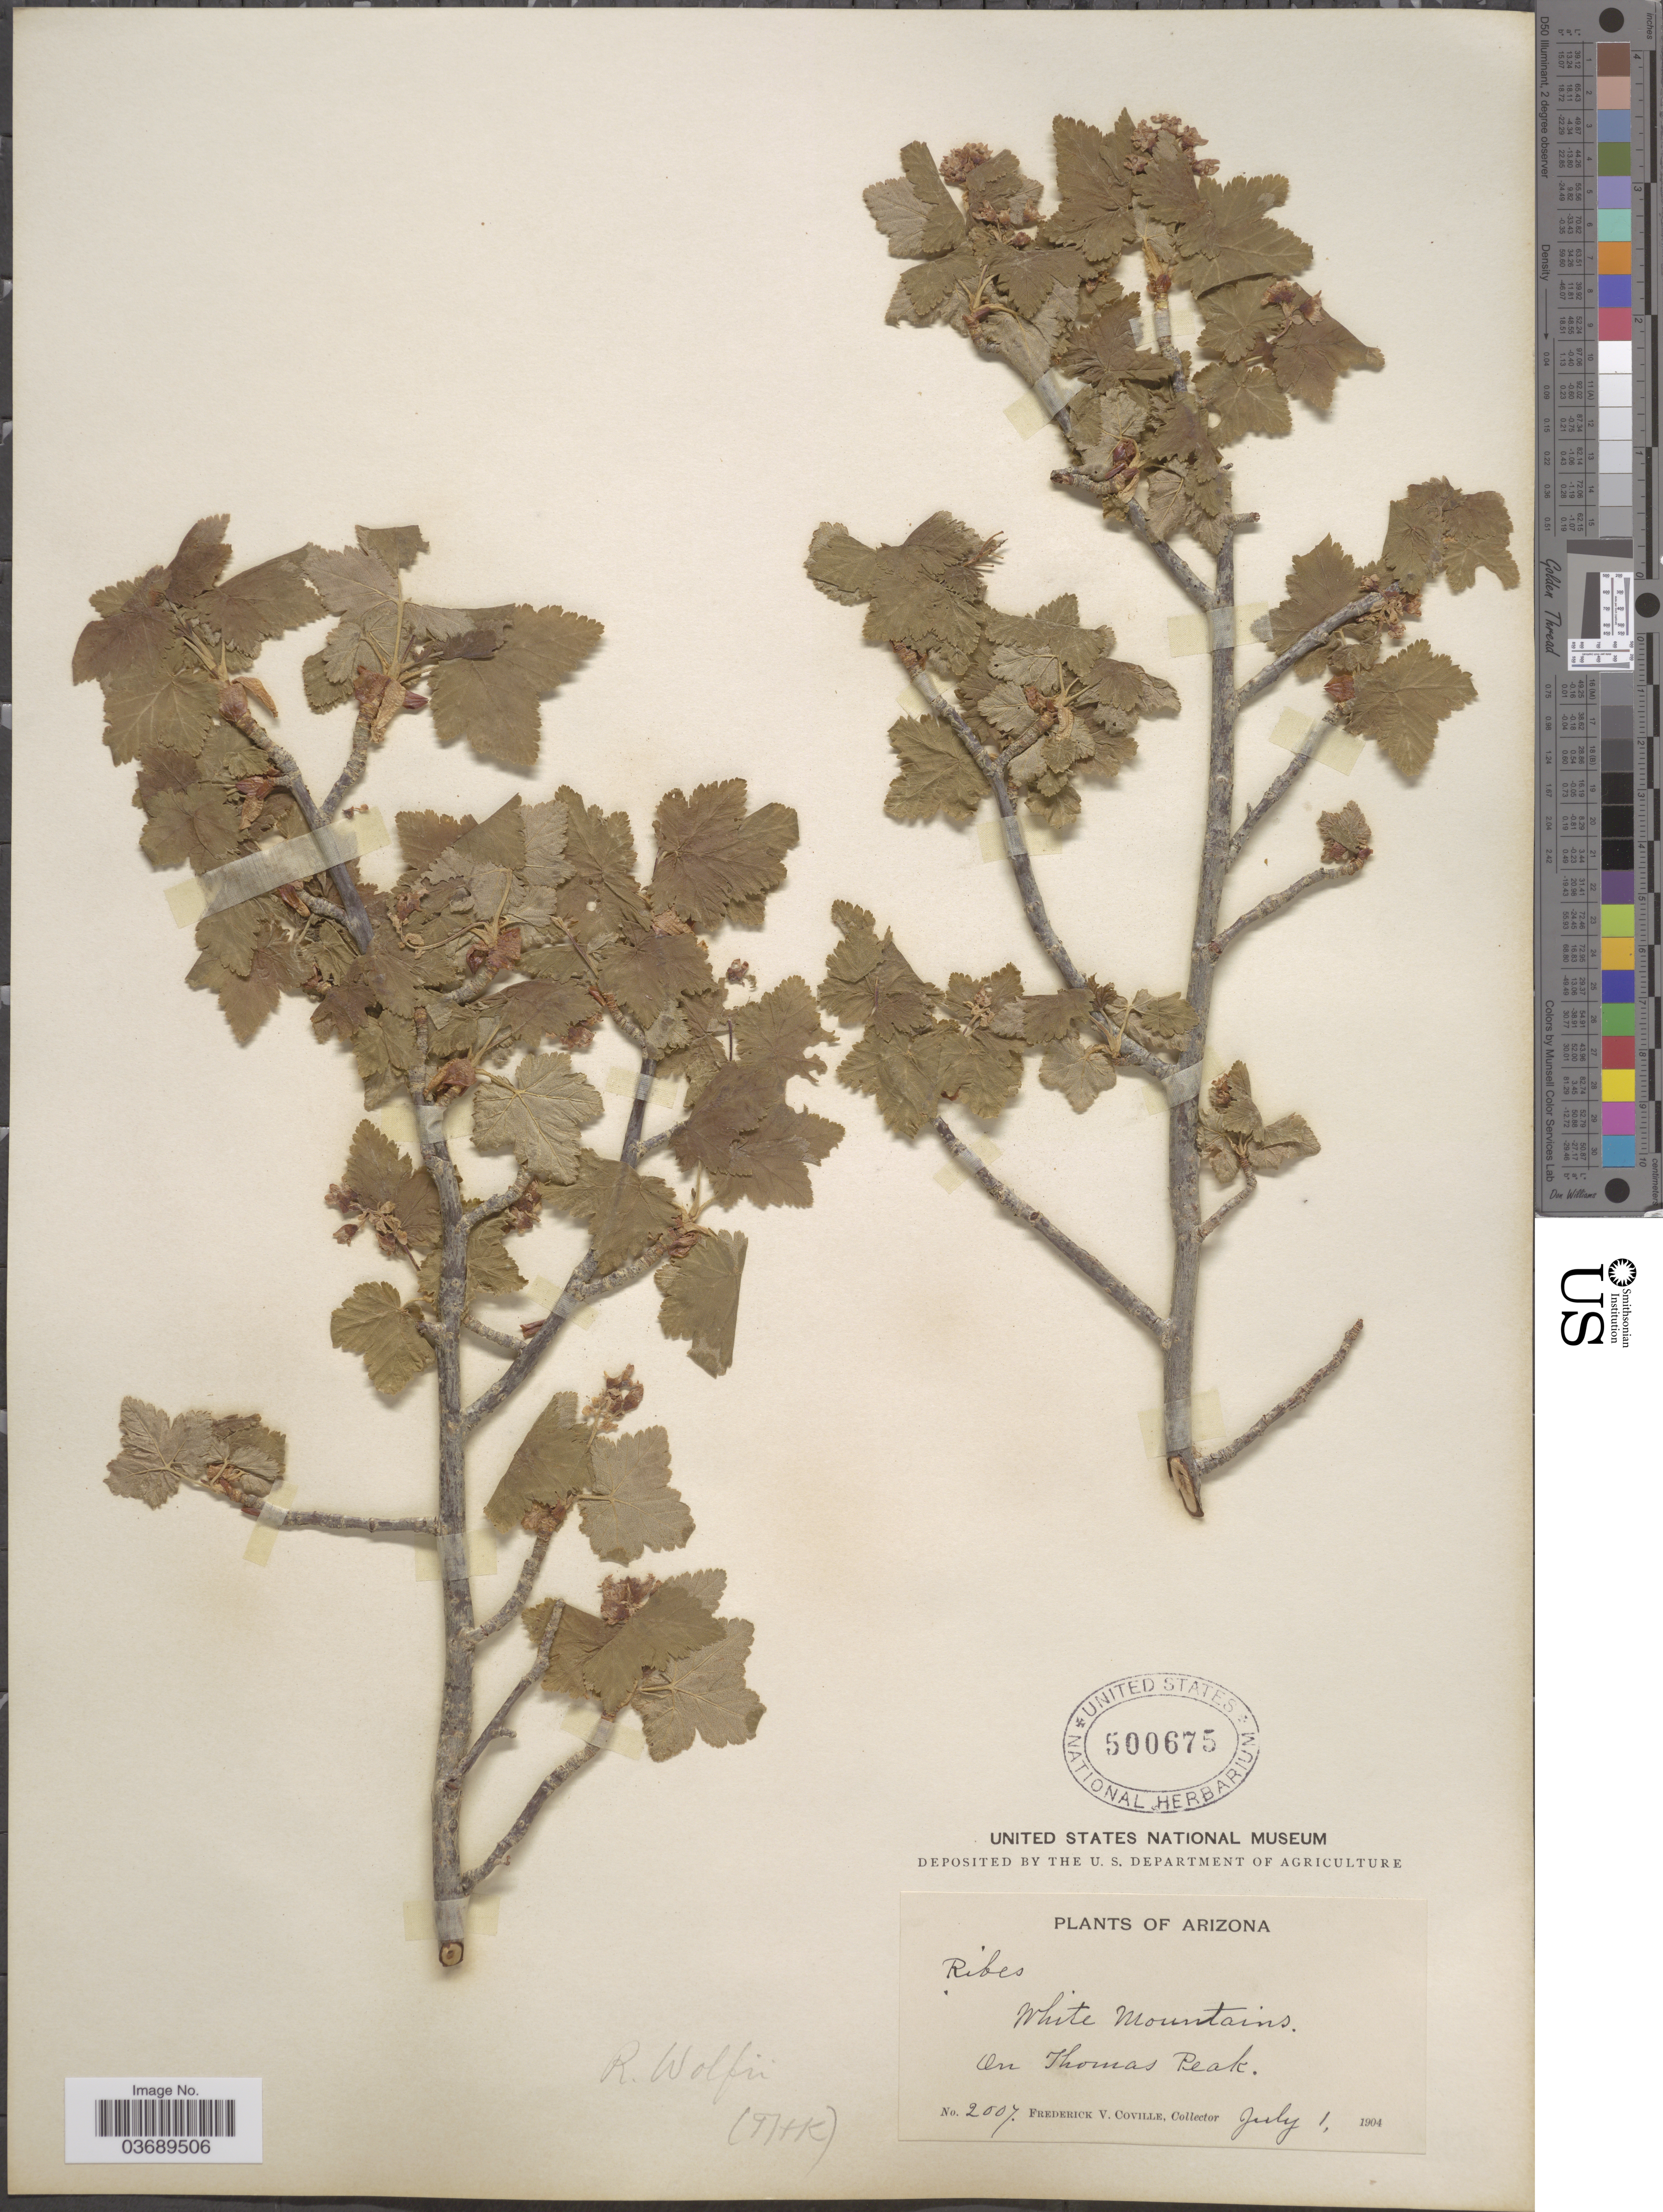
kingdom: Plantae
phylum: Tracheophyta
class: Magnoliopsida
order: Saxifragales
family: Grossulariaceae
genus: Ribes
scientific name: Ribes wolfii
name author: Rothr.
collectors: F. V. Coville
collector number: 2007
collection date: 1904-07-01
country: United States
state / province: Arizona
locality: White Mountains, on Thomas Peak.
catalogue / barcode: US 500675